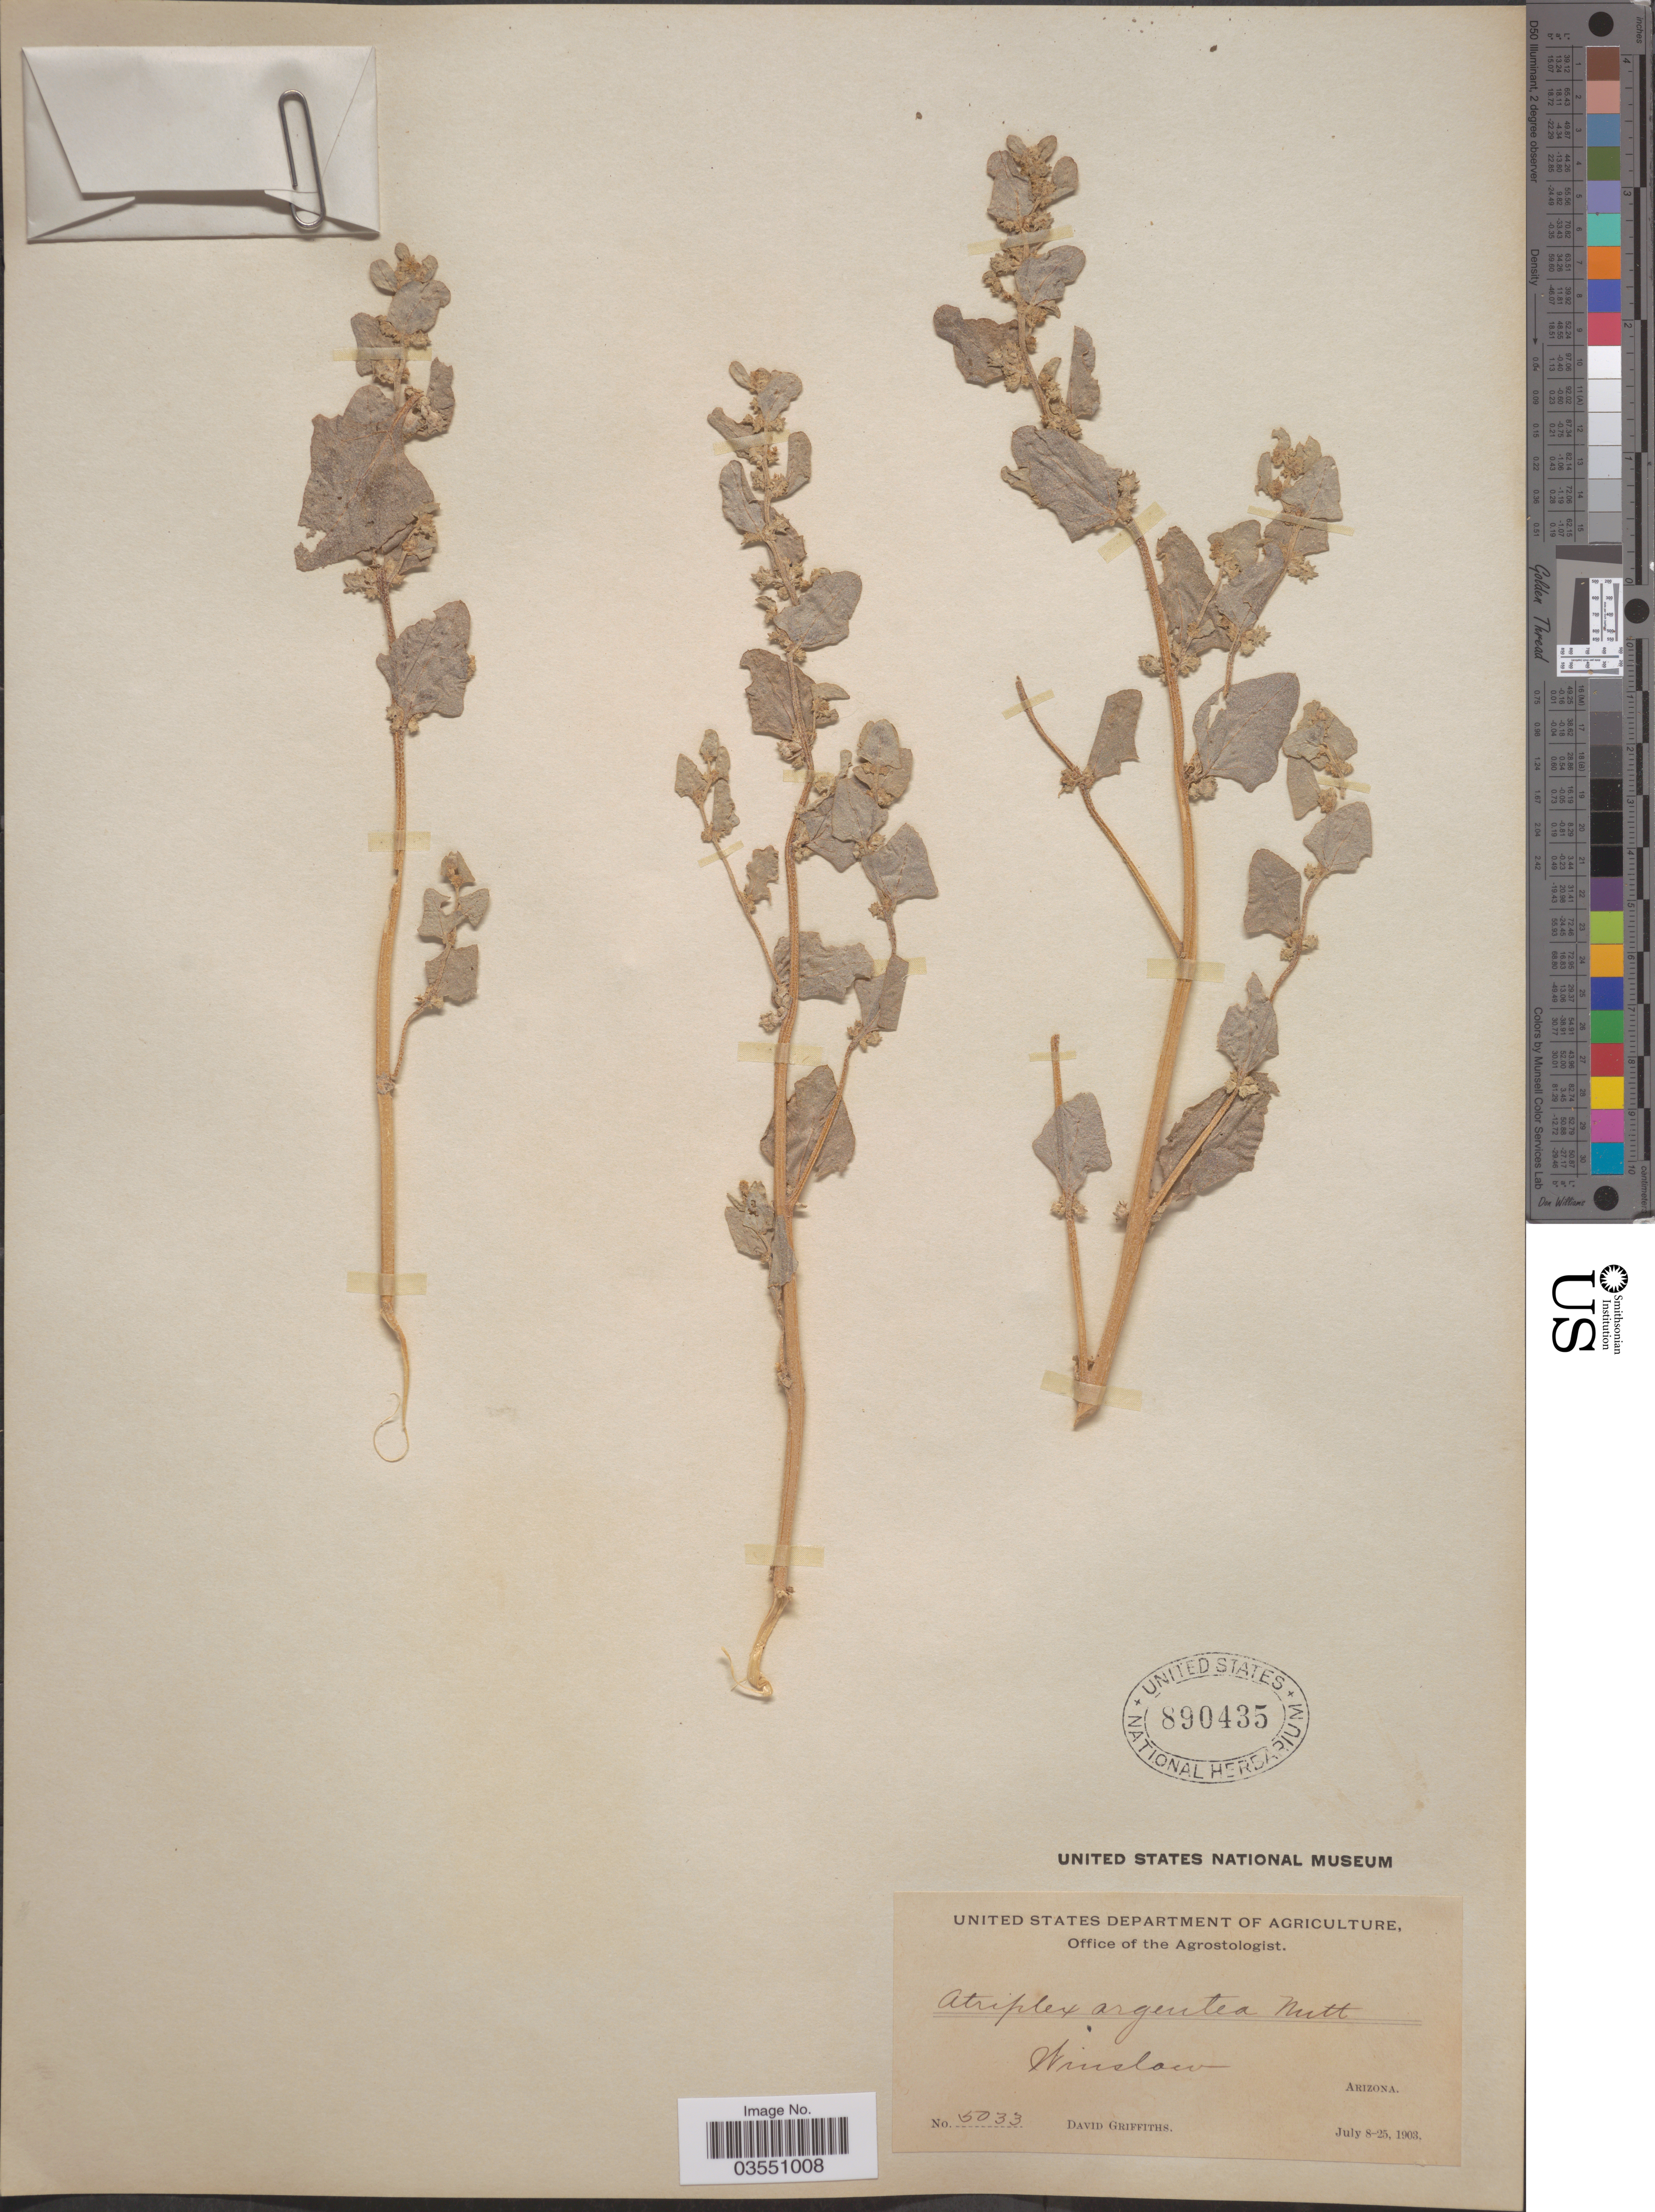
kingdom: Plantae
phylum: Tracheophyta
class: Magnoliopsida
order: Caryophyllales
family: Amaranthaceae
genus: Atriplex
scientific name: Atriplex argentea var. expansa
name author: (S. Watson) S.L. Welsh & Reveal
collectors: D. Griffiths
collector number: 5033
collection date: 1903-07-08/1903-07-25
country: United States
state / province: Arizona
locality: Winslow.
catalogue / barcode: US 890435